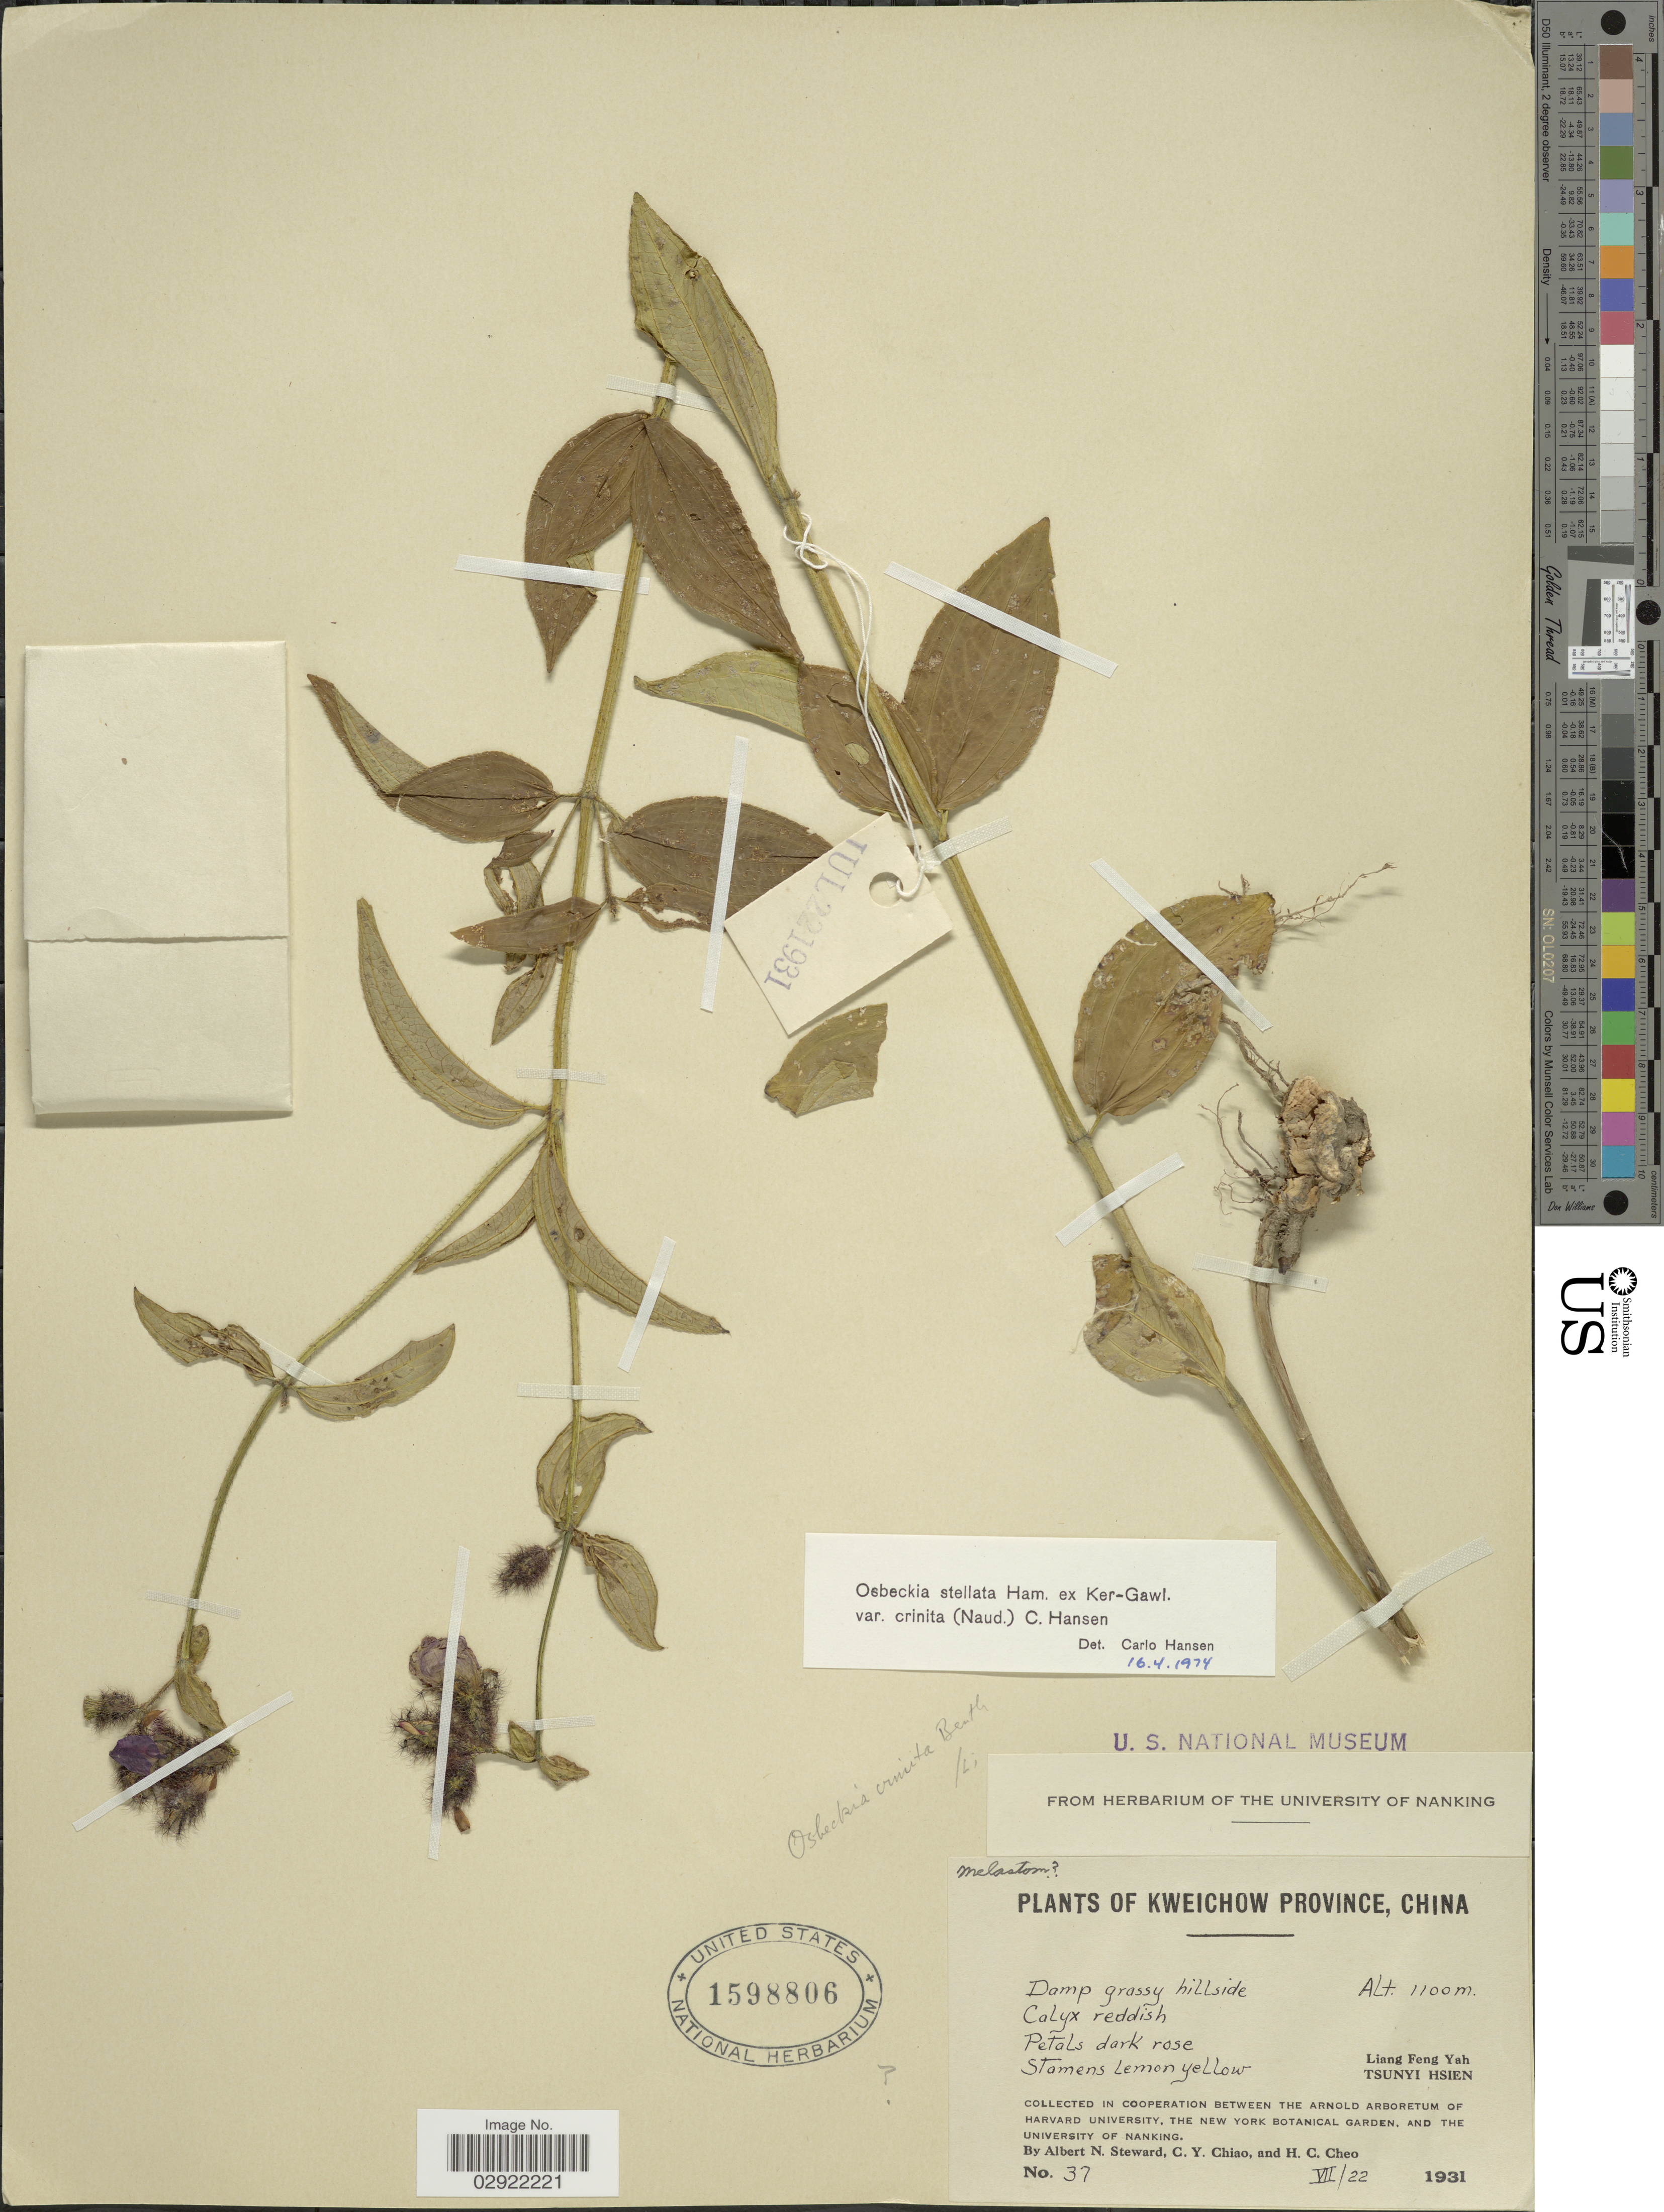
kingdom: Plantae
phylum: Tracheophyta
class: Magnoliopsida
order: Myrtales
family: Melastomataceae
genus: Osbeckia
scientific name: Osbeckia stellata var. crinita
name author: (Benth. ex Naudin) C.Hansen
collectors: A. N. Steward, C. Y. Chiao & H. Cheo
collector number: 37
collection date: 1931-07-22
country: China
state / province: Guizhou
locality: Kweichow Province. Liang Feng Yah. Tsunyi Hsien.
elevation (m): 1100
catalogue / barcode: US 1598806